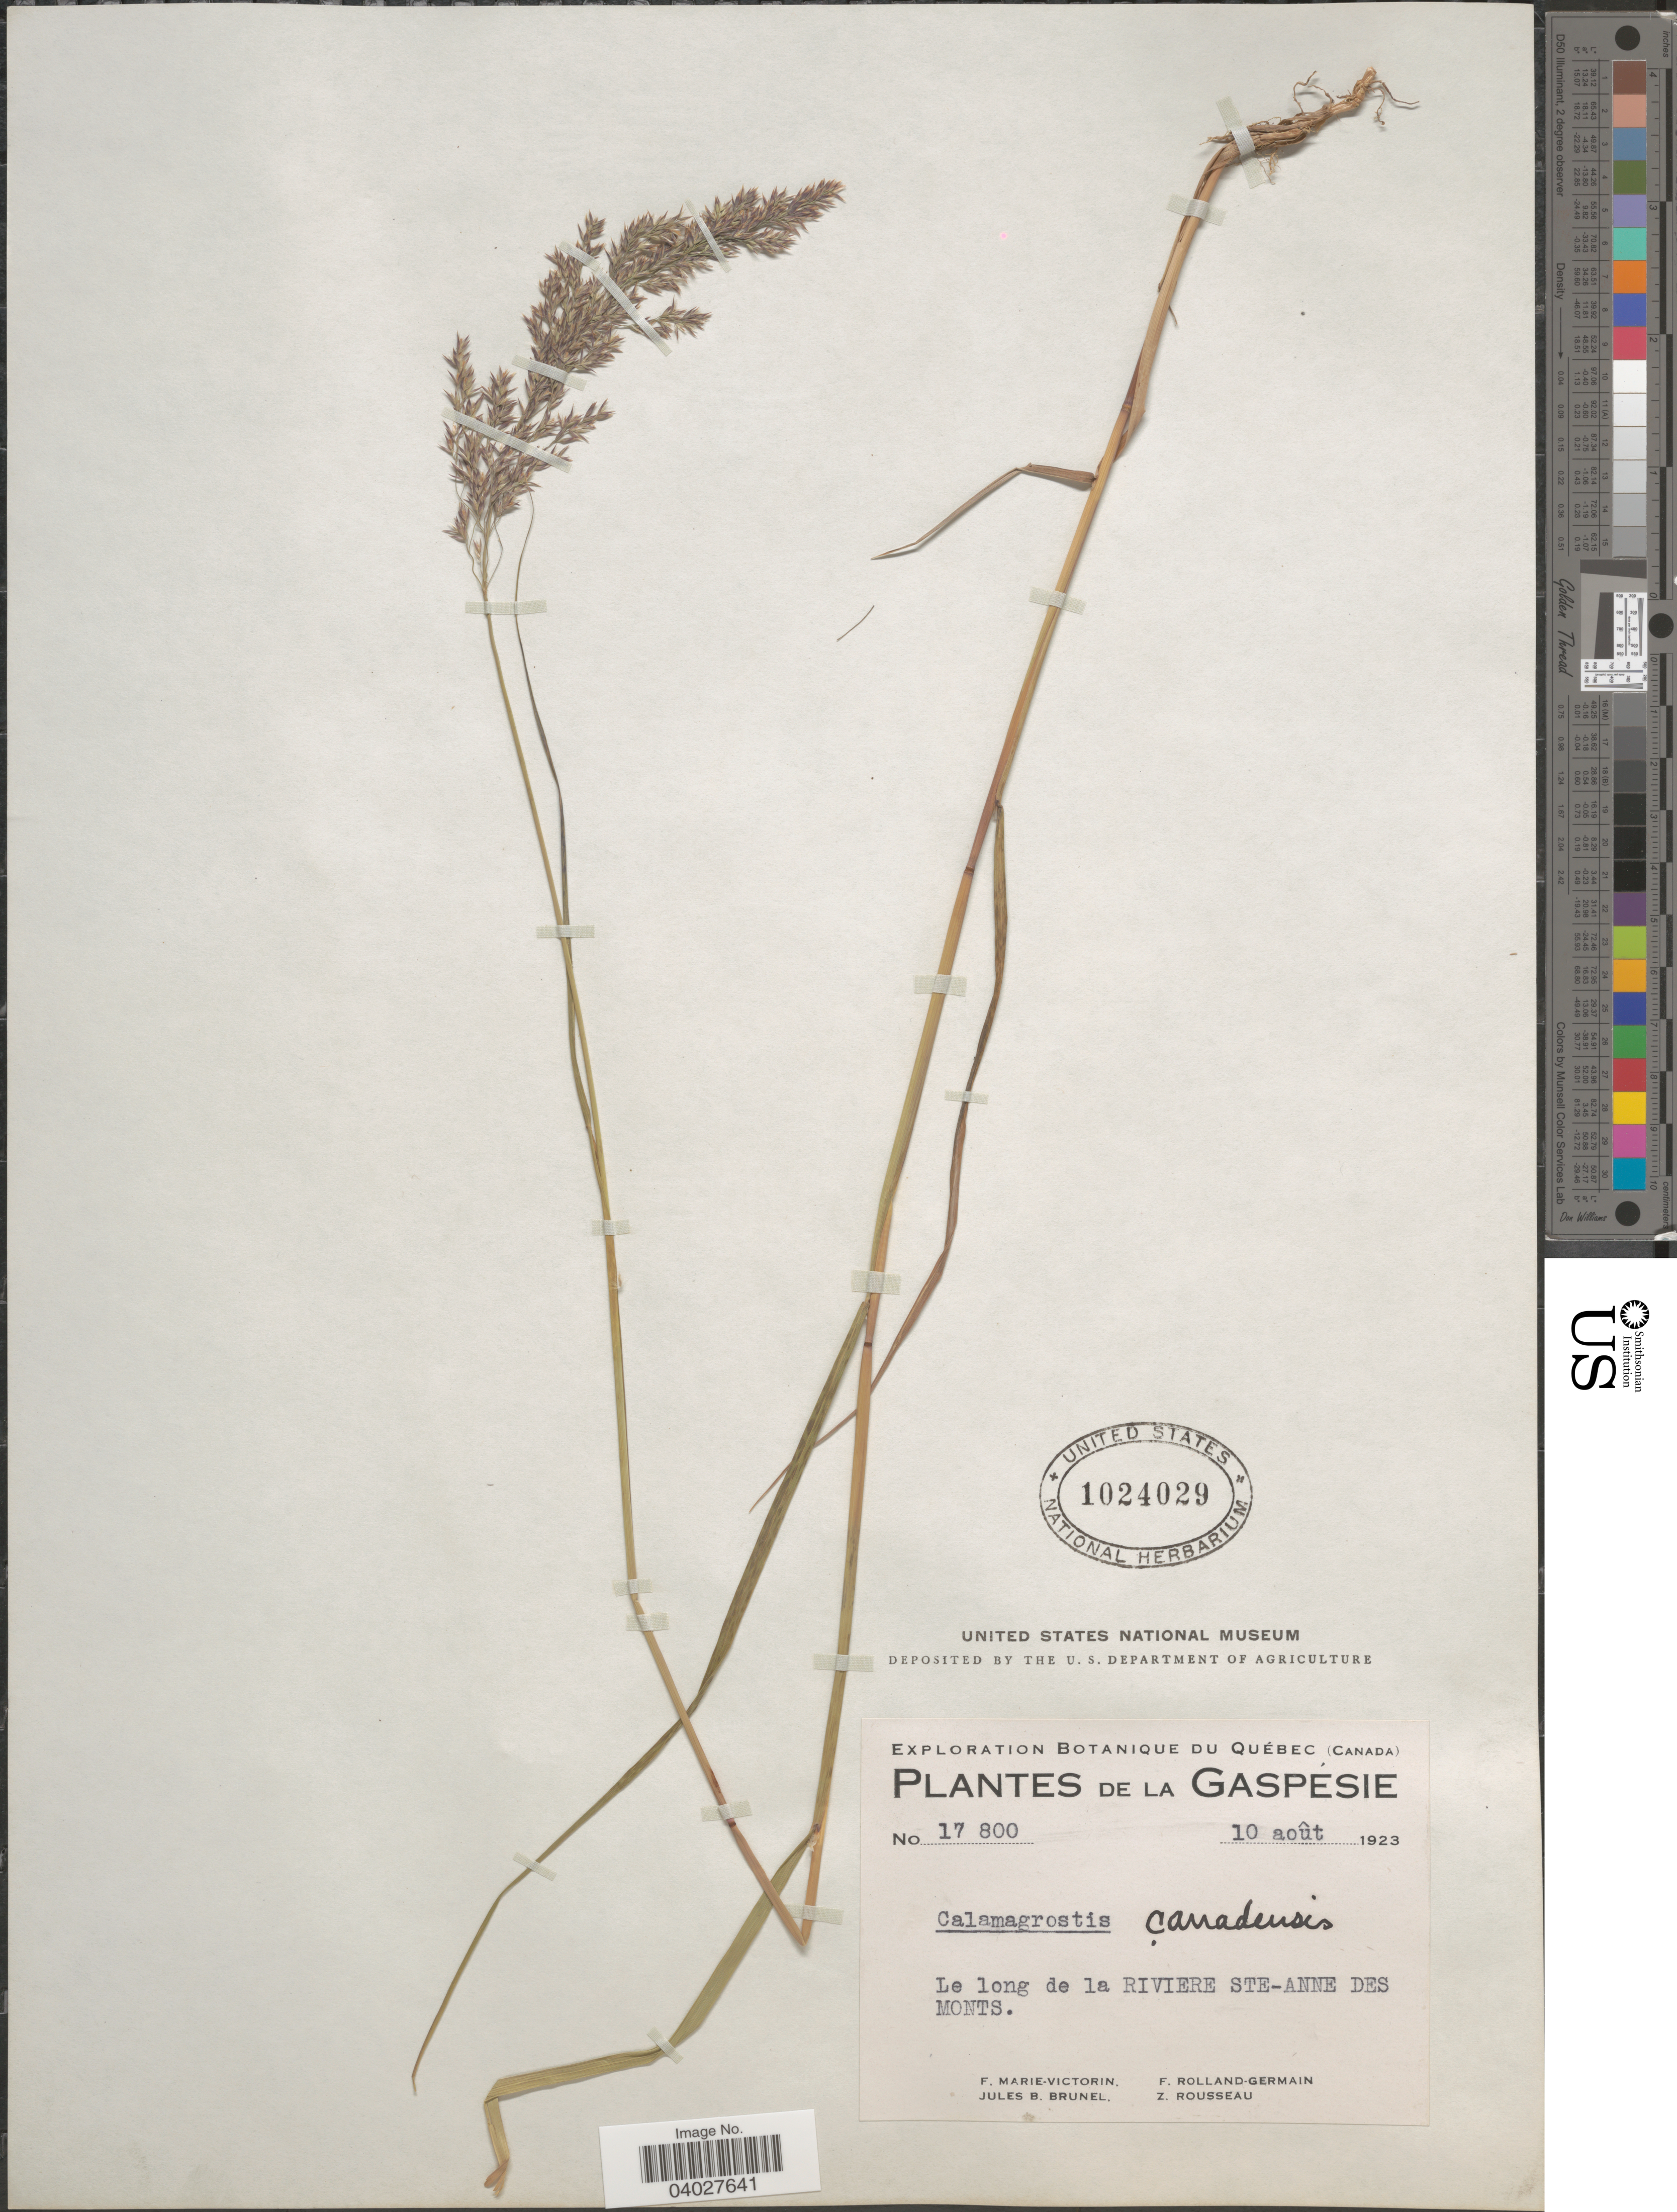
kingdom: Plantae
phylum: Tracheophyta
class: Liliopsida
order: Poales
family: Poaceae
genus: Calamagrostis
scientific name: Calamagrostis canadensis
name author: (Michx.) P. Beauv.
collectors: F. Marie-Victorin, Rolland-Germain, J. Brunel & Z. Rousseau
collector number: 17800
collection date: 1923-08-10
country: Canada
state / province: Quebec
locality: La Gaspésie. Le long de la Riviere Ste-Anne des Monts.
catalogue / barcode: US 1024029